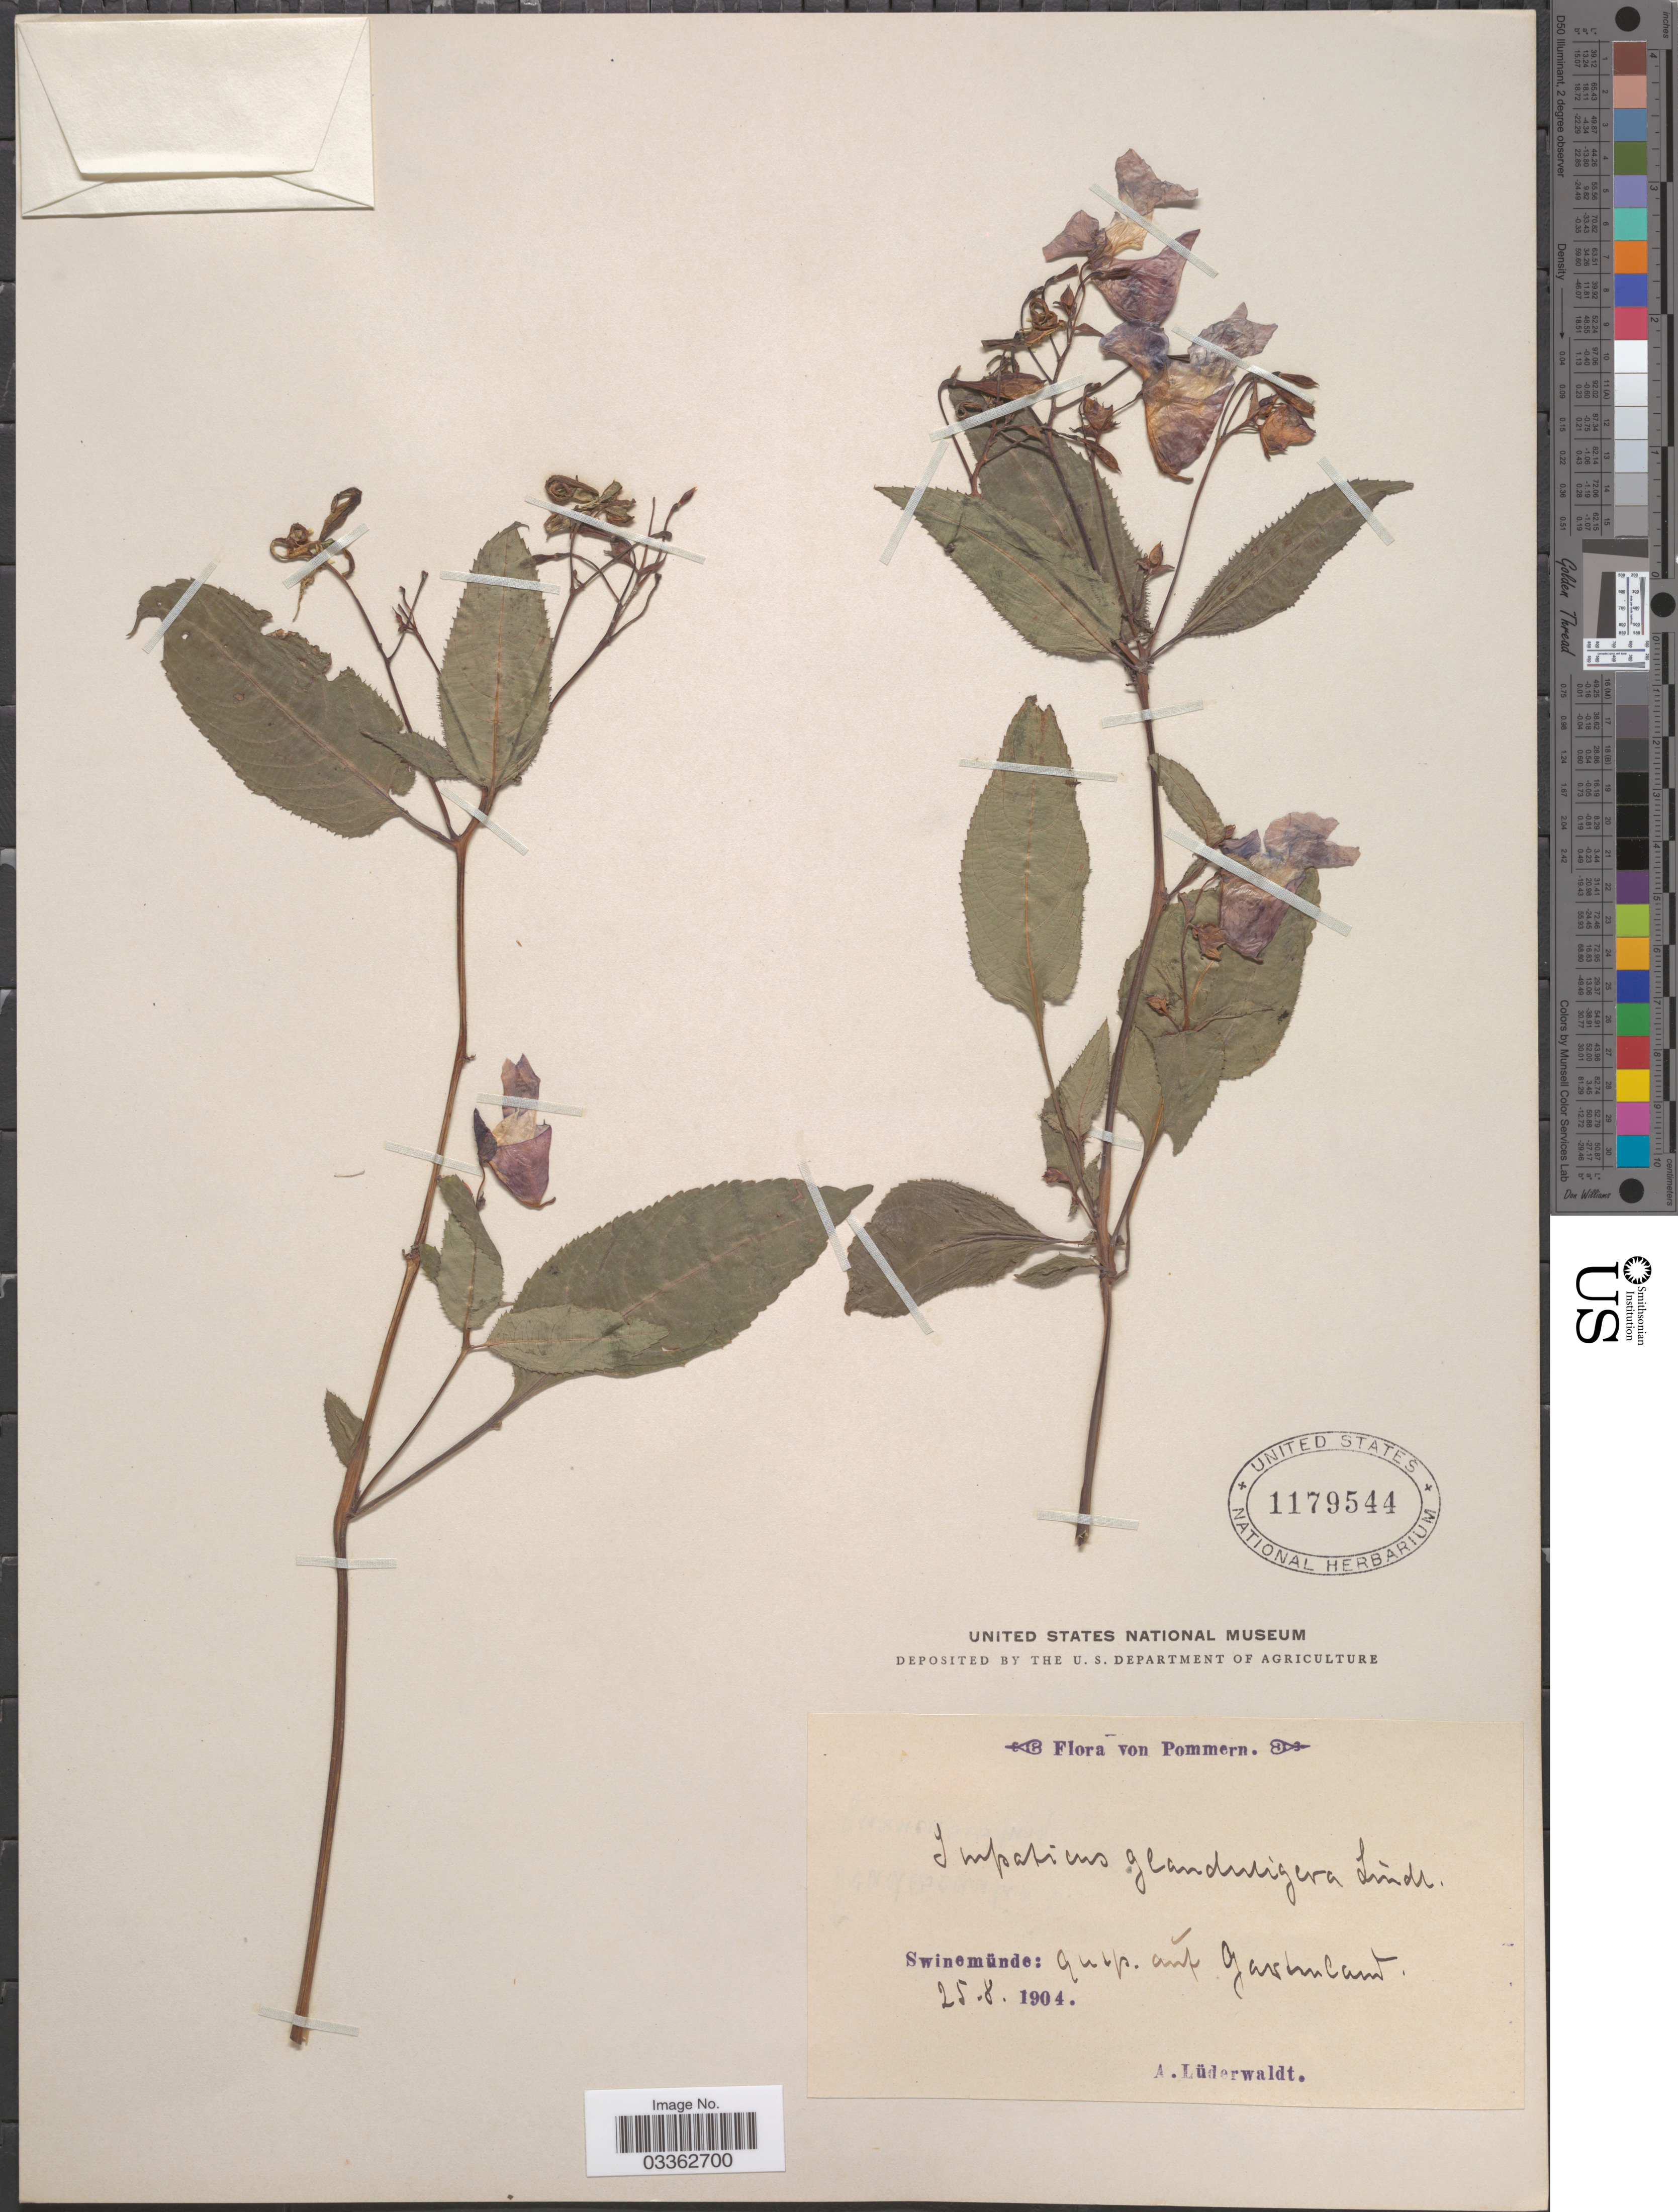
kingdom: Plantae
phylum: Tracheophyta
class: Magnoliopsida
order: Ericales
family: Balsaminaceae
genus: Impatiens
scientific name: Impatiens glandulifera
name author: Royle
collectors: A. Lüderwaldt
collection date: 1904-08-25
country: Poland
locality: Pommern. Swinemünde: gulp [interpreted]. aŭf Gartenland [interpreted].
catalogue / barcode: US 1179544